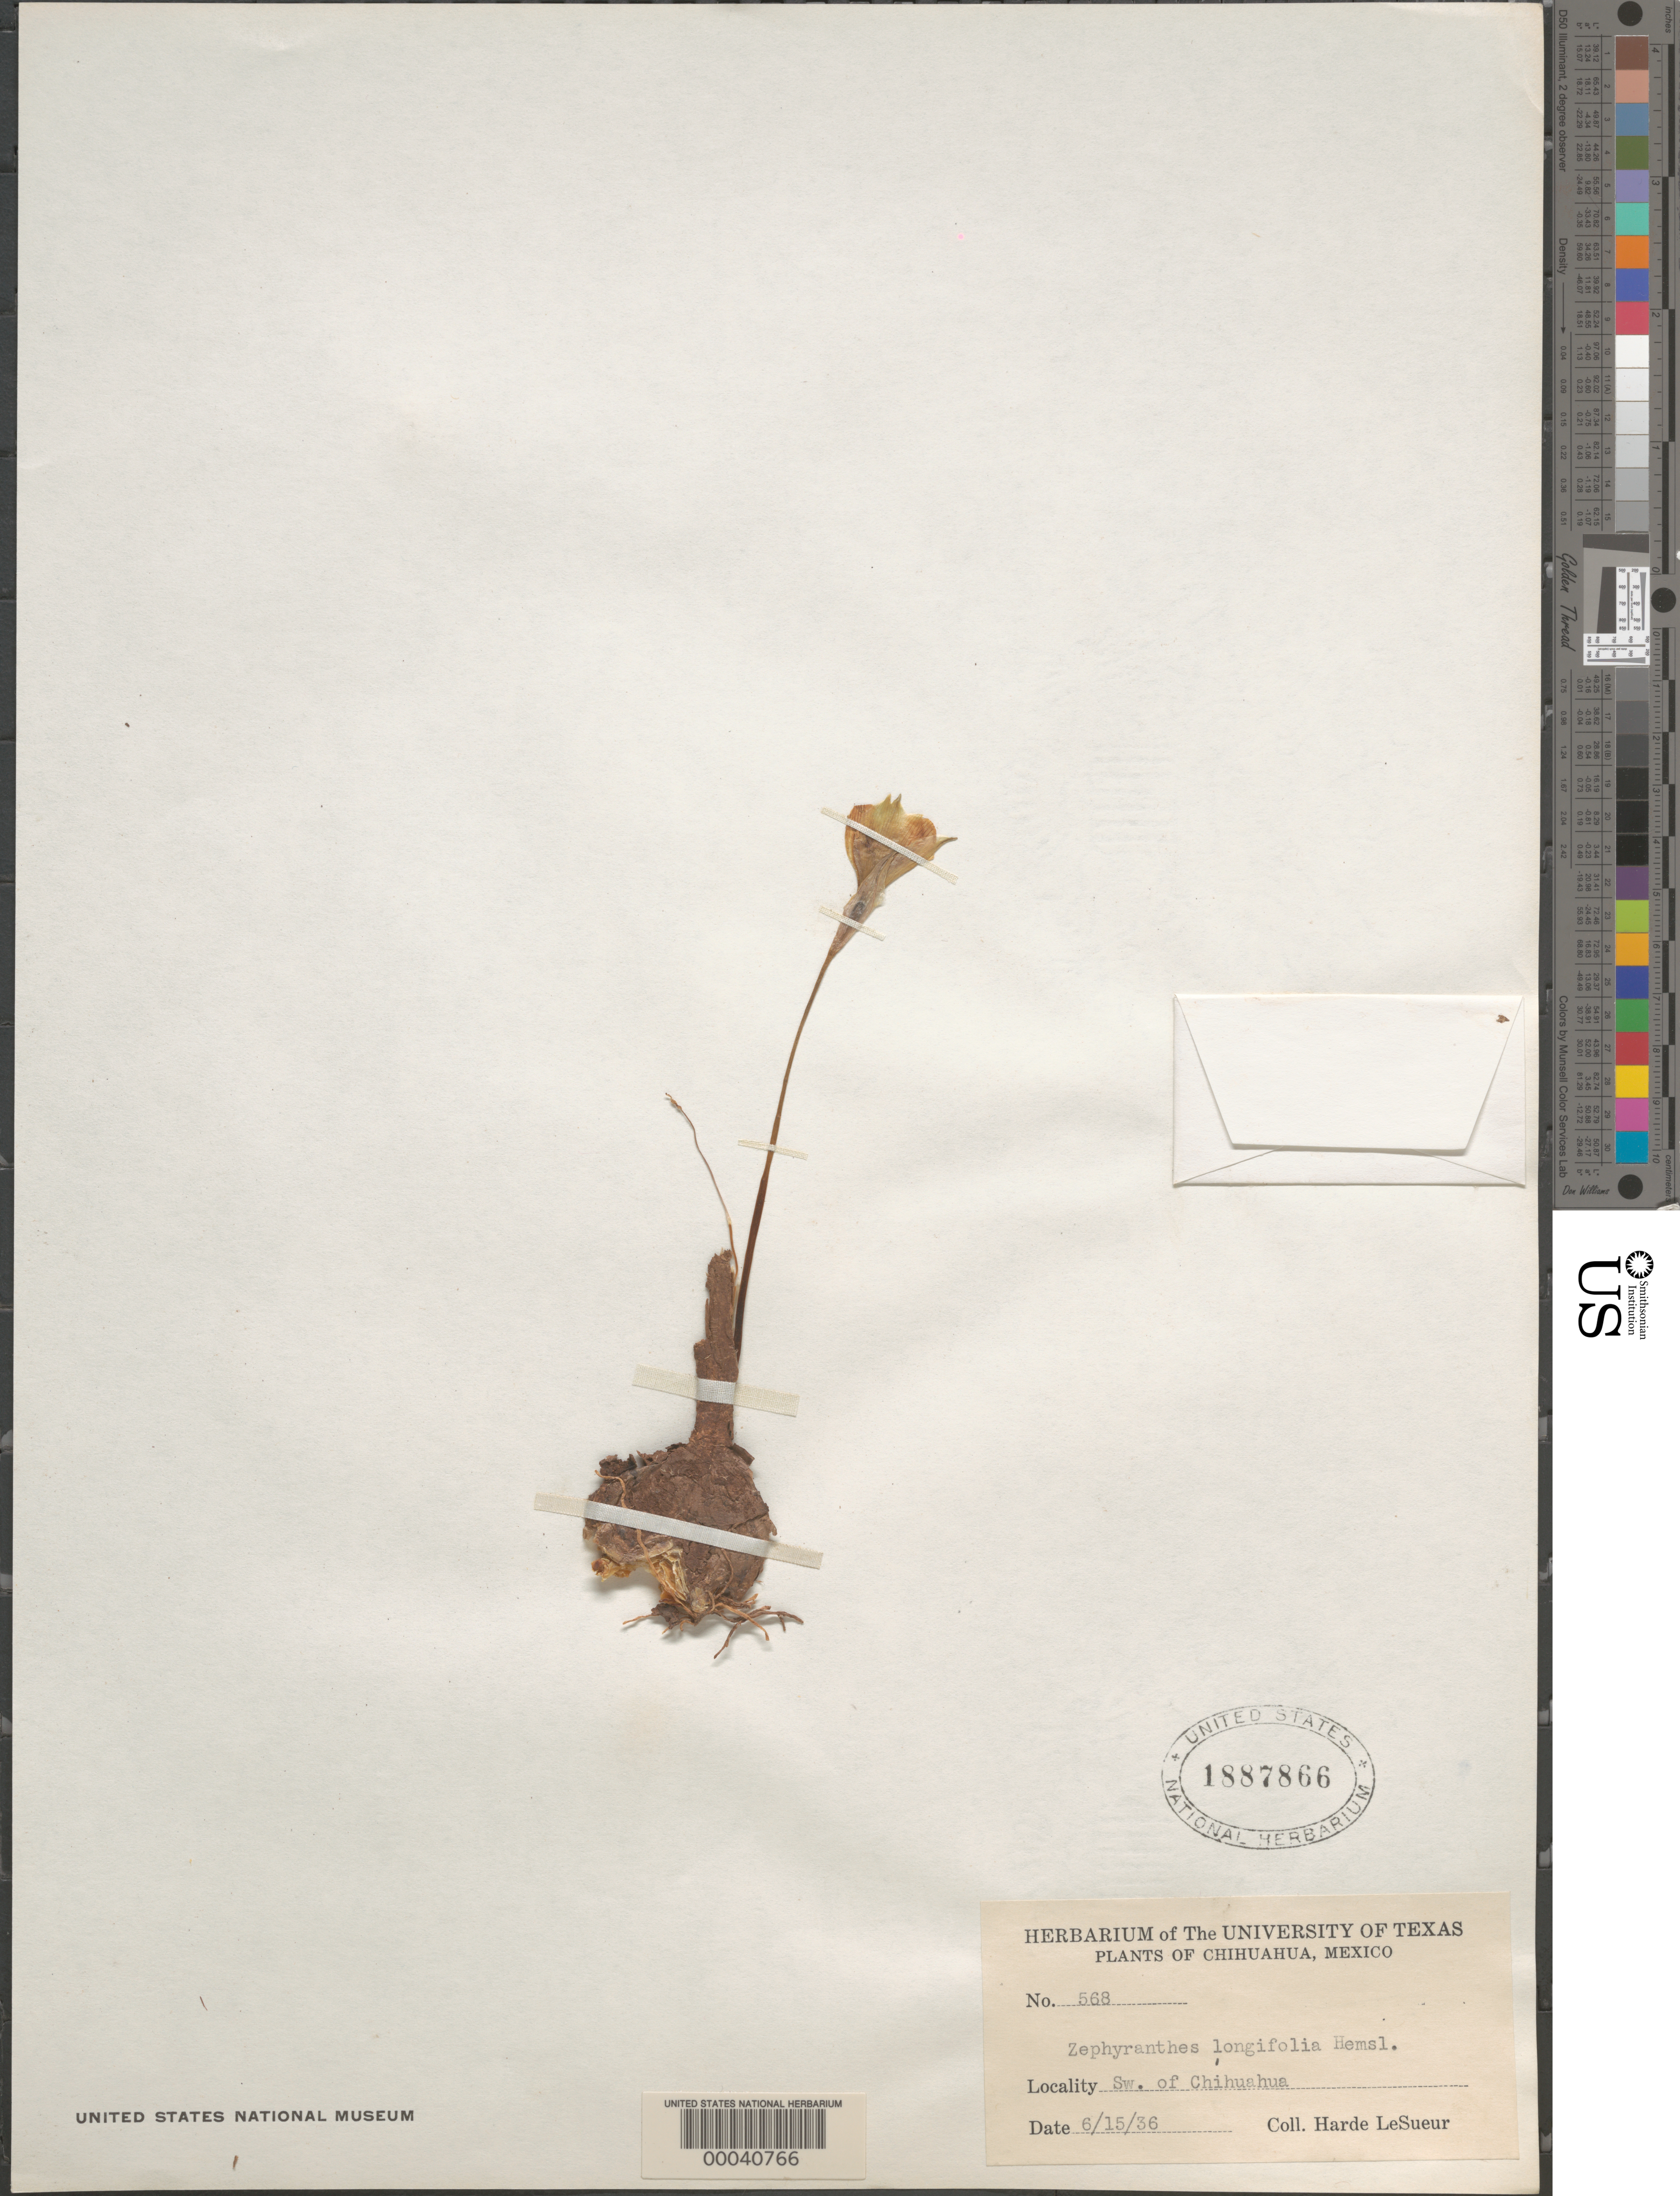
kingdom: Plantae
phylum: Tracheophyta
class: Liliopsida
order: Asparagales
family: Amaryllidaceae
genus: Zephyranthes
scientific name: Zephyranthes longifolia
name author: Hemsl.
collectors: D. H. LeSueur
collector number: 568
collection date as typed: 15 Jun 1936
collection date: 1936-06-15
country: Mexico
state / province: Chihuahua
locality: SW of Chihuahua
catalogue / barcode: US 1887866